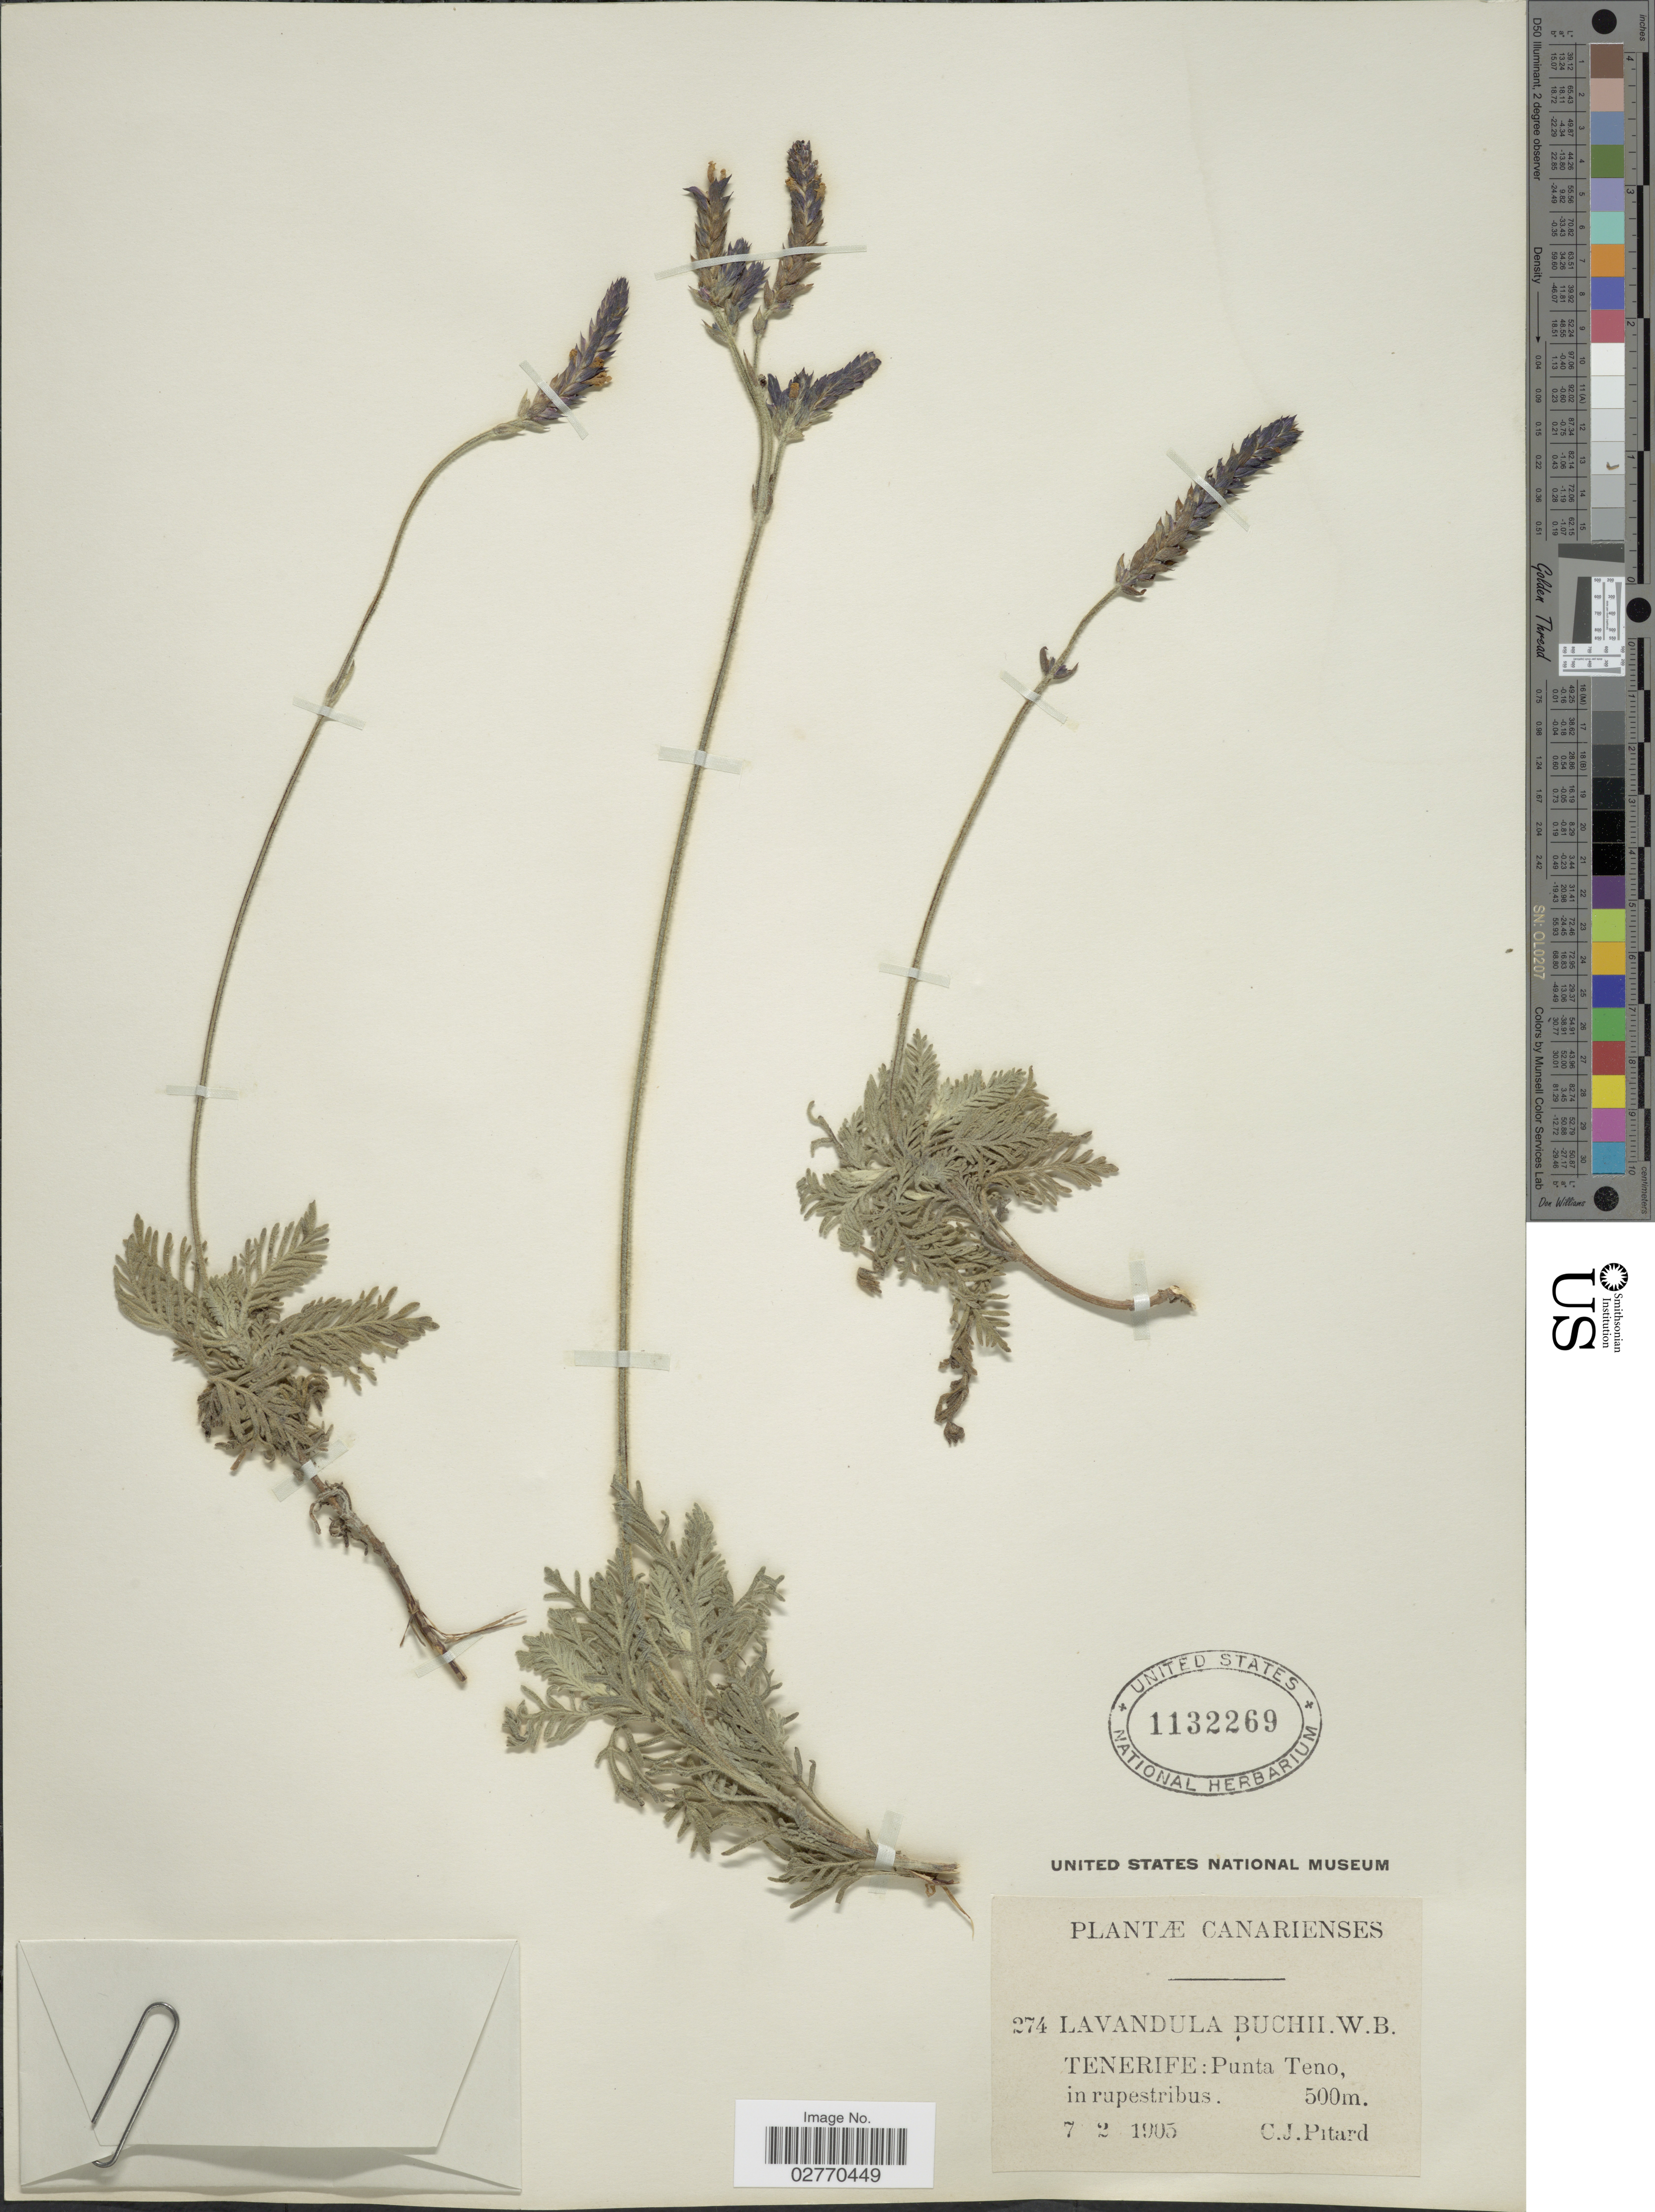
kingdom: Plantae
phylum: Tracheophyta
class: Magnoliopsida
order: Lamiales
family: Lamiaceae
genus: Lavandula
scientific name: Lavandula buchii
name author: D.A. Webb & Berthel.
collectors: C. Pitard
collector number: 274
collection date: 1905-02-07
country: Spain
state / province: Canarias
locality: Tenerife: Punta Teno, in rupestribus.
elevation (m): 500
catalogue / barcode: US 1132269